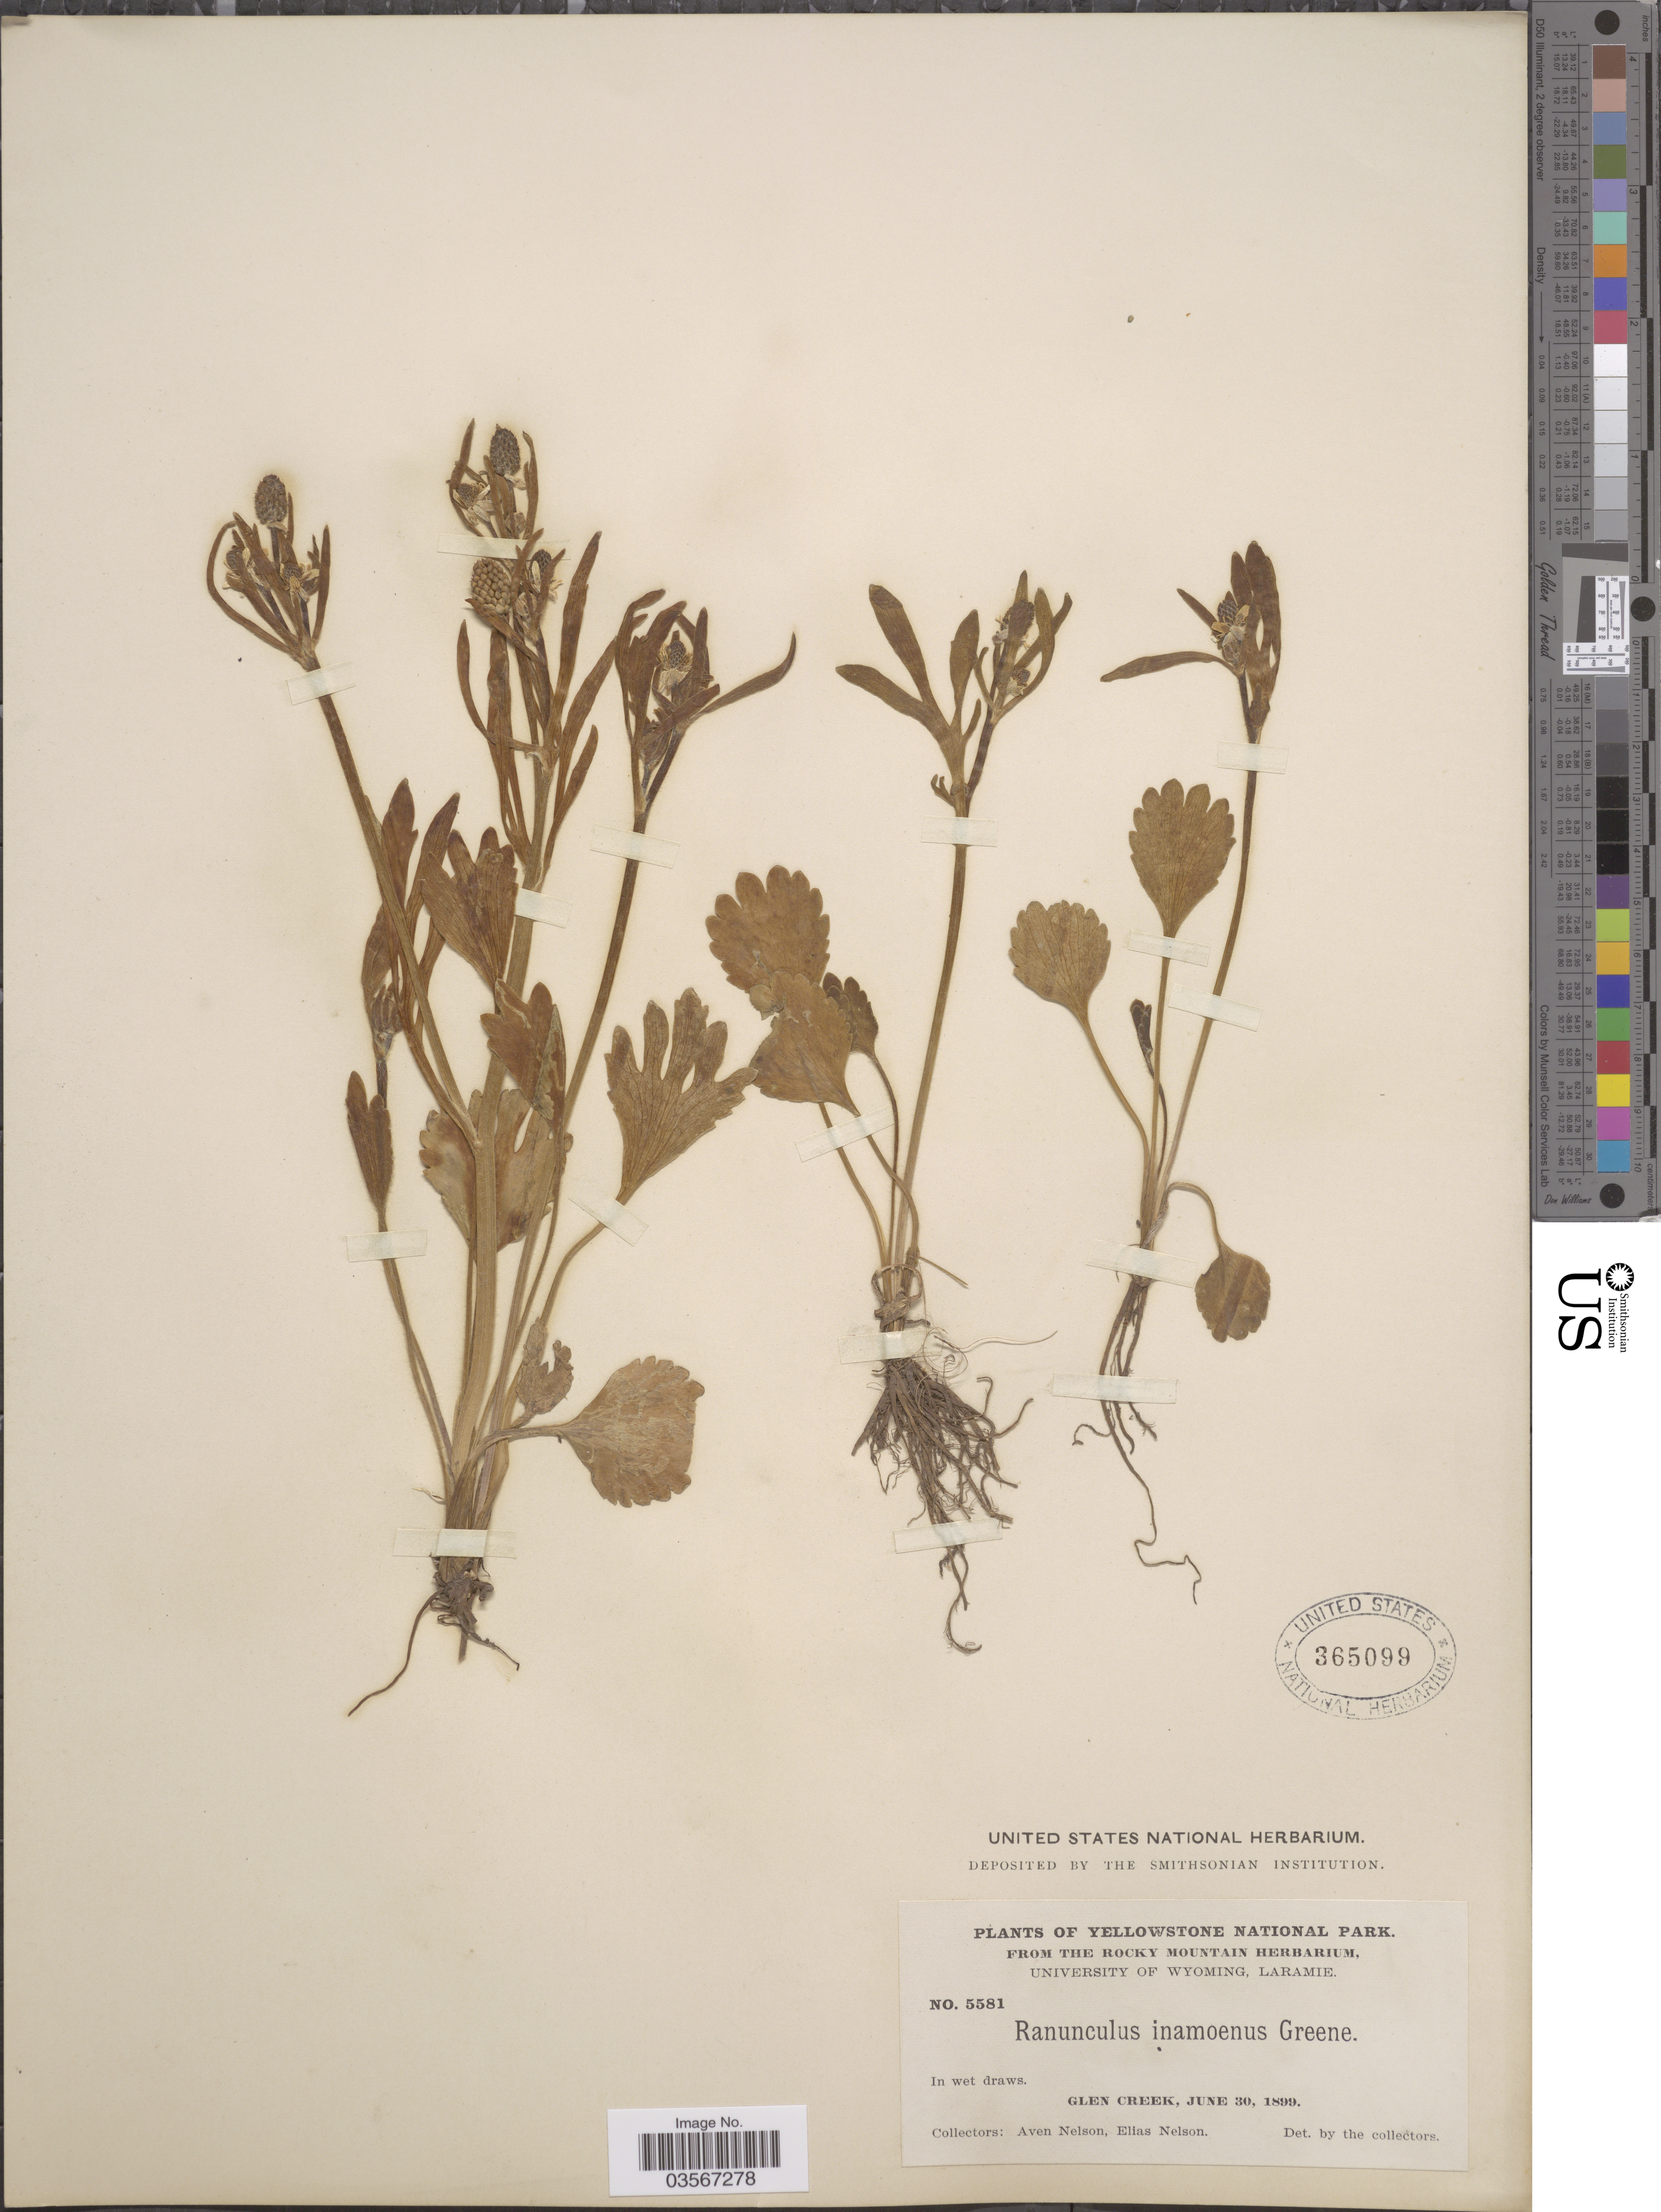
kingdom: Plantae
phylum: Tracheophyta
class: Magnoliopsida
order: Ranunculales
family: Ranunculaceae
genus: Ranunculus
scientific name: Ranunculus inamoenus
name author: Greene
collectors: A. Nelson & E. Nelson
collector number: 5581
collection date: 1899-06-30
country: United States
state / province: Wyoming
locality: Yellowstone National Park. Glen Creek.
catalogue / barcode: US 365099